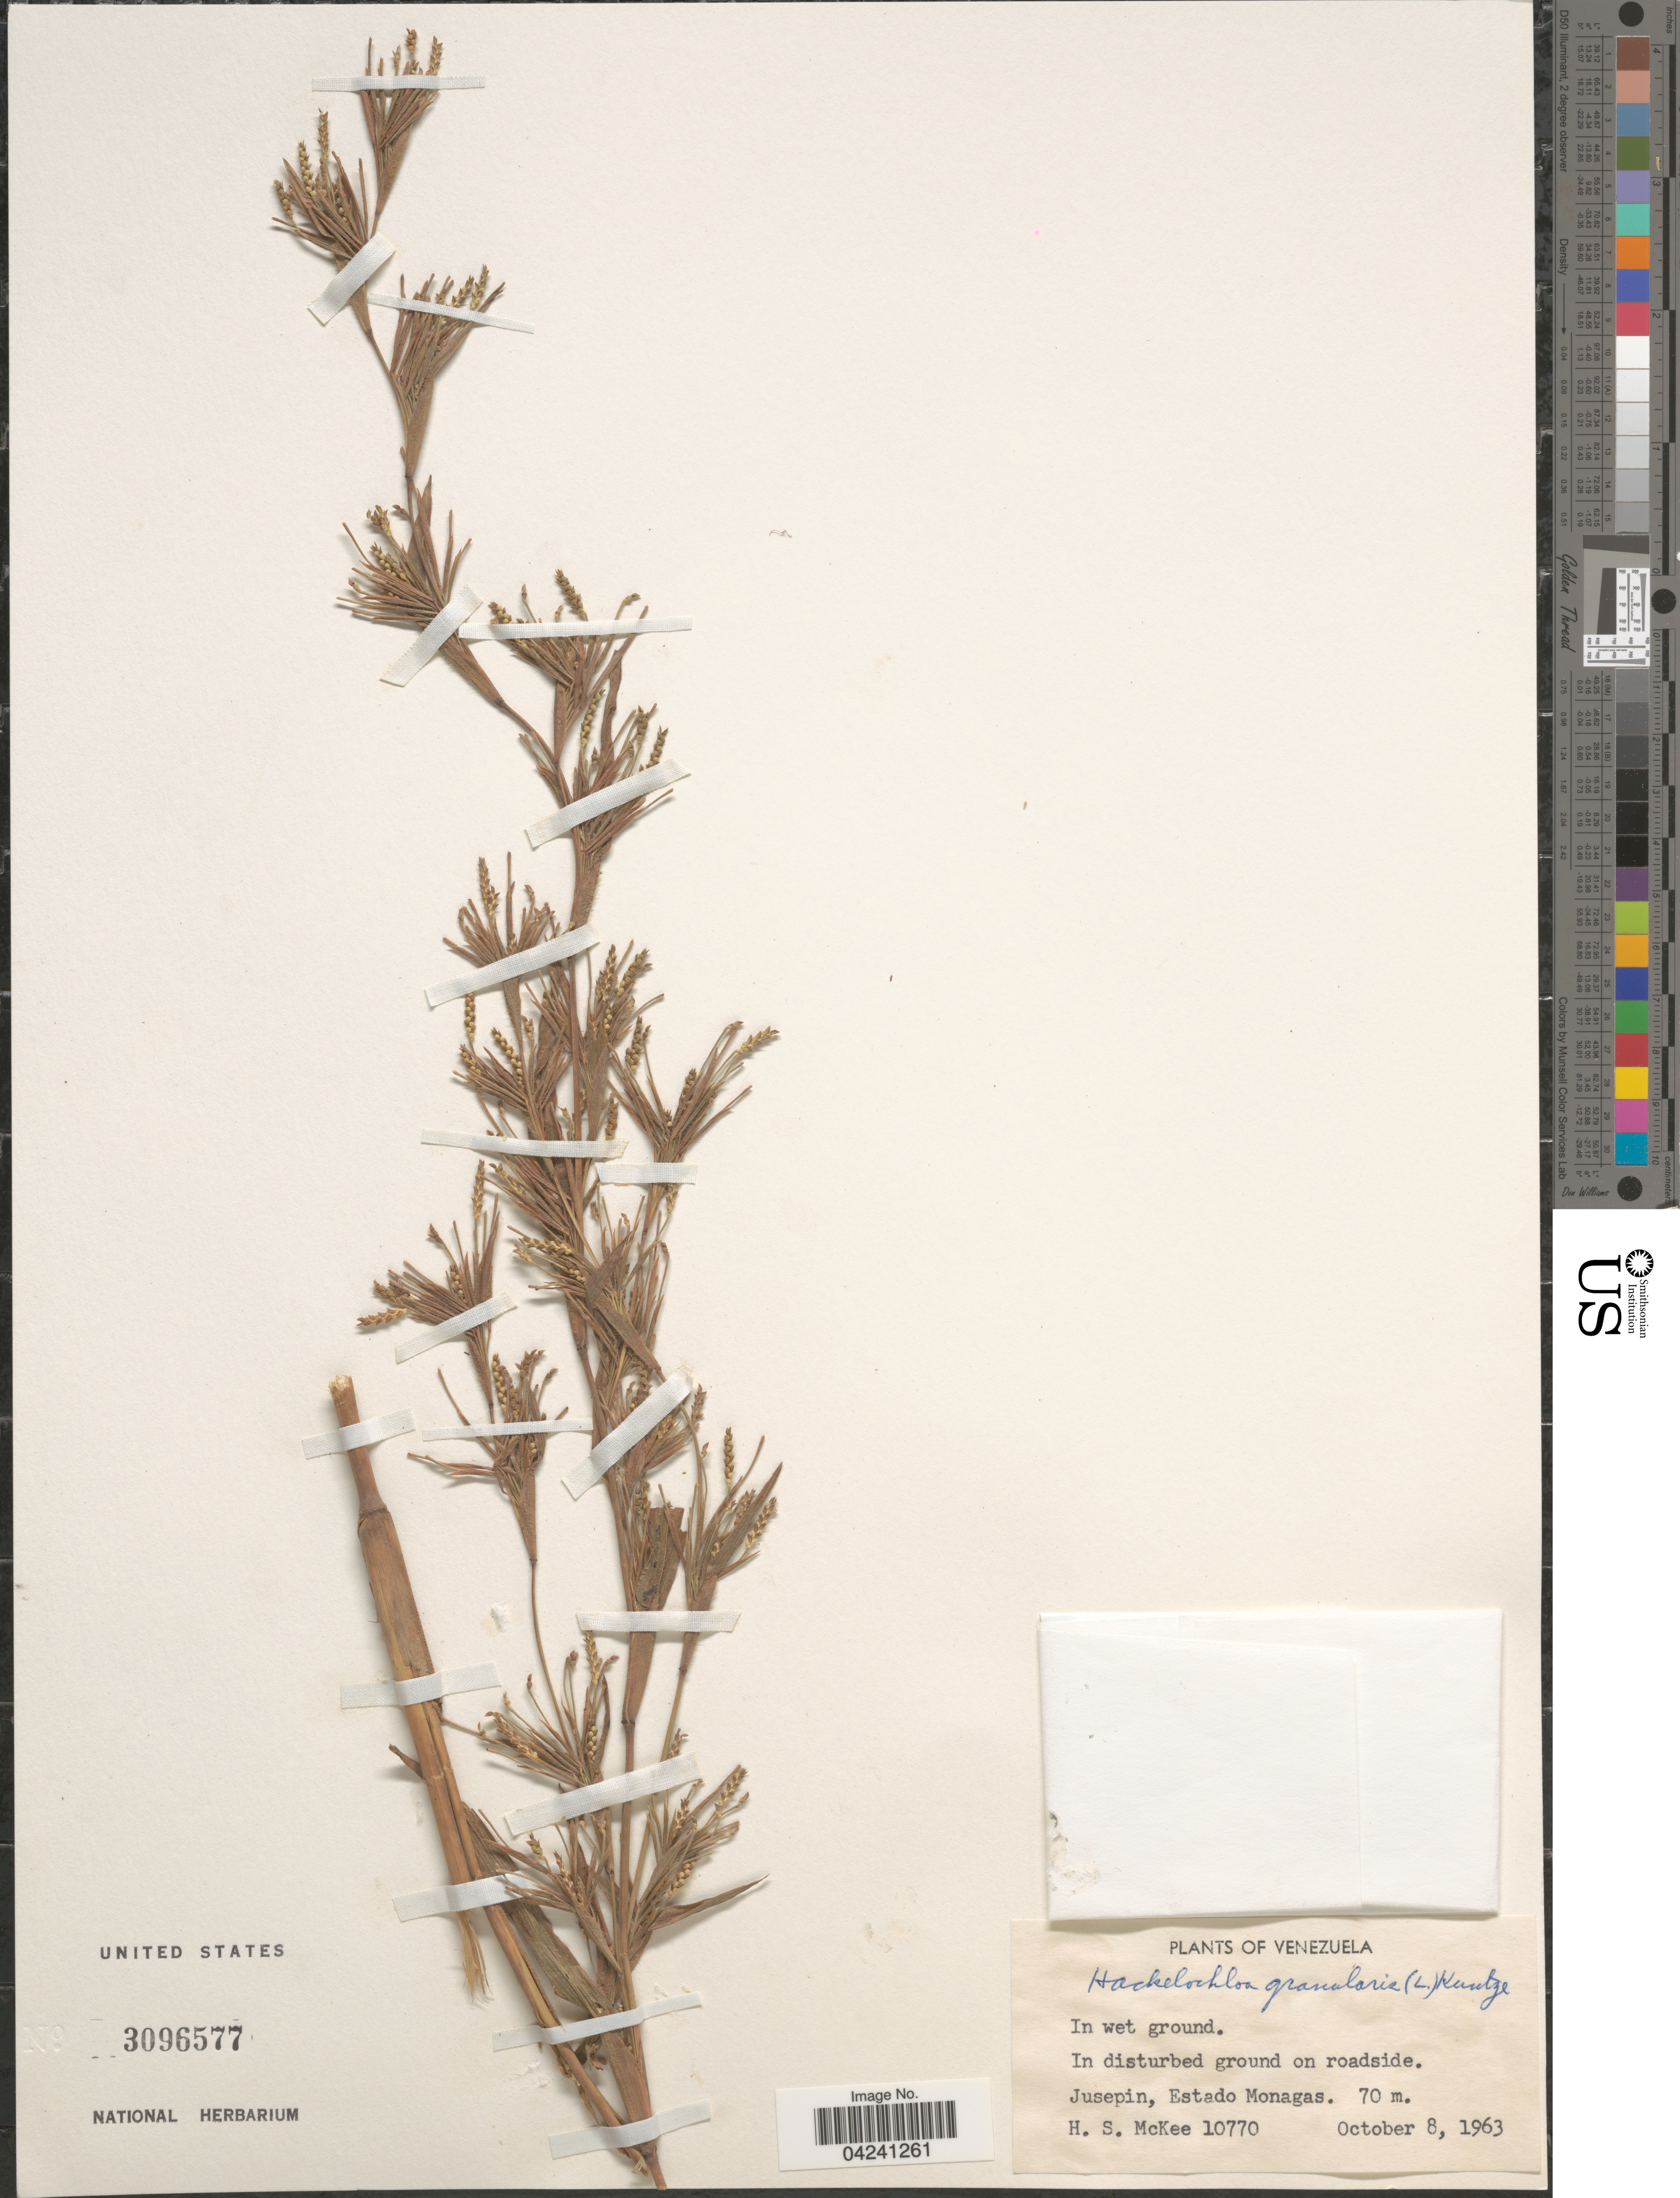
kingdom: Plantae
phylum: Tracheophyta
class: Liliopsida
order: Poales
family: Poaceae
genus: Hackelochloa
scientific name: Hackelochloa granularis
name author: (L.) Kuntze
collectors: H. S. McKee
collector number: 10770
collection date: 1963-10-08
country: Venezuela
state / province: Monagas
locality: Jusepin.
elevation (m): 70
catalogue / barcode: US 3096577